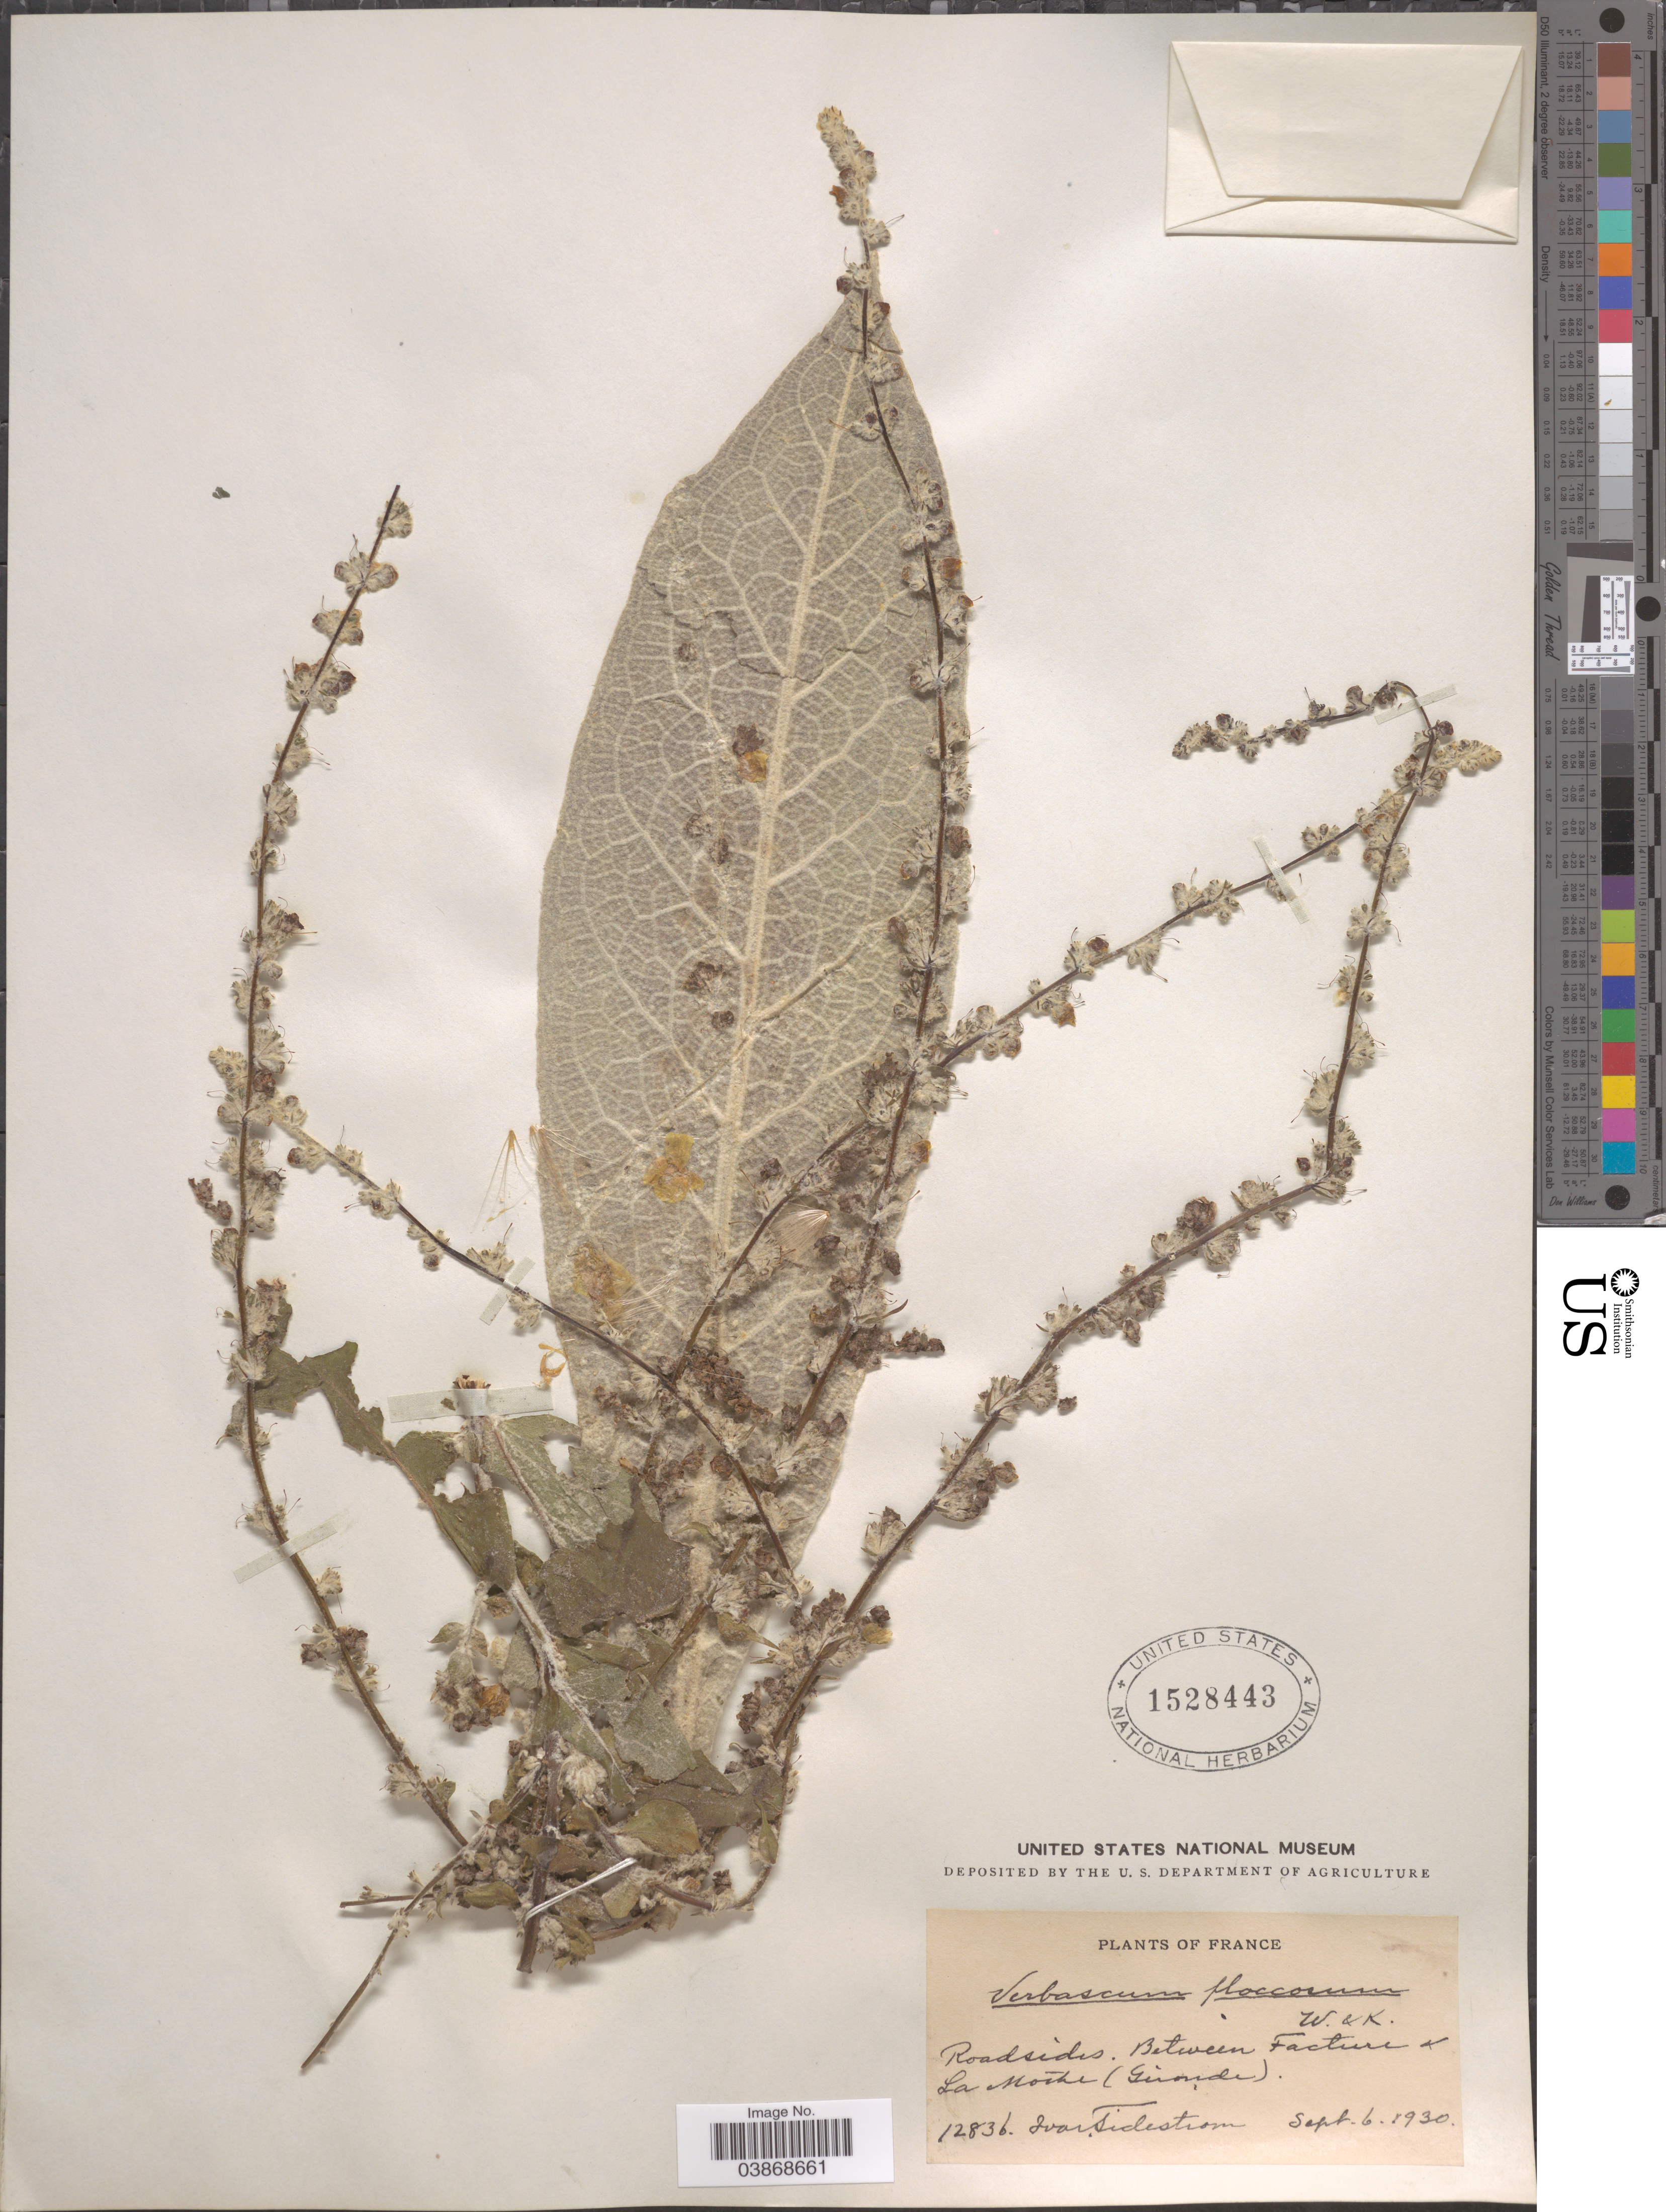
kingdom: Plantae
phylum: Tracheophyta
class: Magnoliopsida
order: Lamiales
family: Scrophulariaceae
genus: Verbascum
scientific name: Verbascum floccosum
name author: Waldst. & Kit.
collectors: I. F. Tidestrom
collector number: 12836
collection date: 1930-09-06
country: France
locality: Roadside. Between Facture et La Mothe (Gironde).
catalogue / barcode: US 1528443